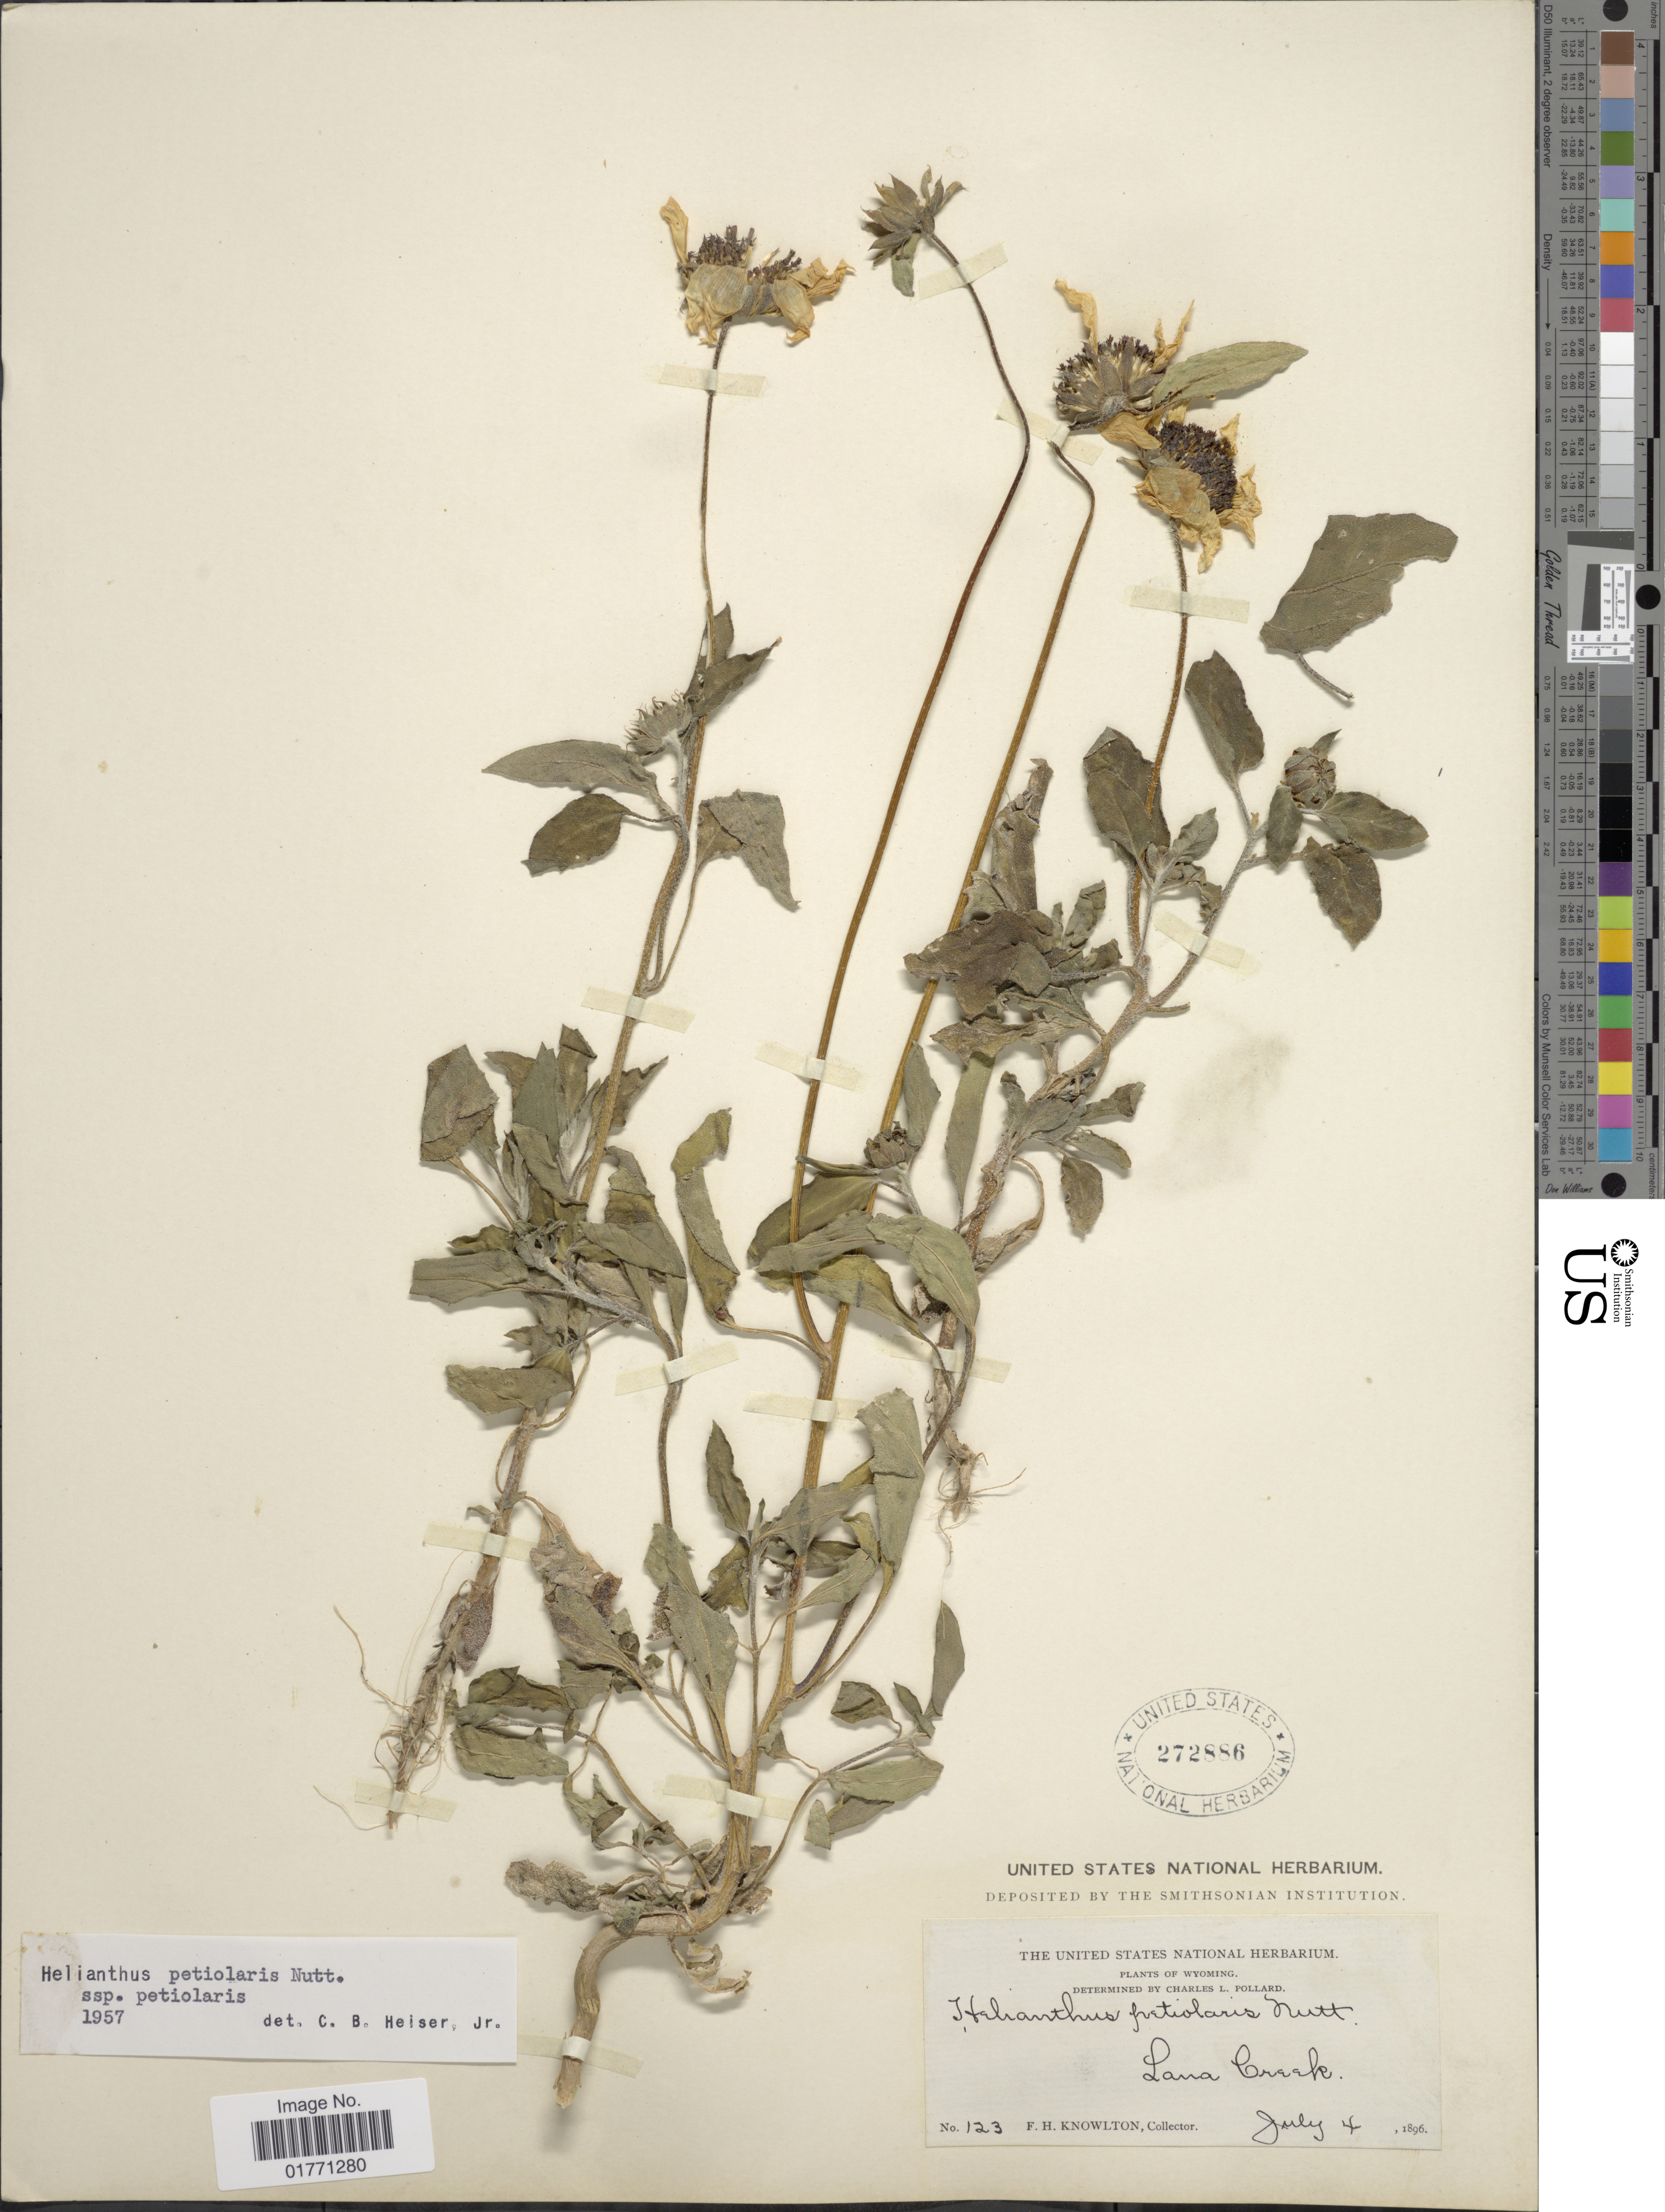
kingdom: Plantae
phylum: Tracheophyta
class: Magnoliopsida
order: Asterales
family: Asteraceae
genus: Helianthus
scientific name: Helianthus petiolaris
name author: Nutt.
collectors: F. H. Knowlton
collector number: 123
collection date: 1896-07-04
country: United States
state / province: Wyoming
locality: Lana Creek.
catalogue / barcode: US 272886